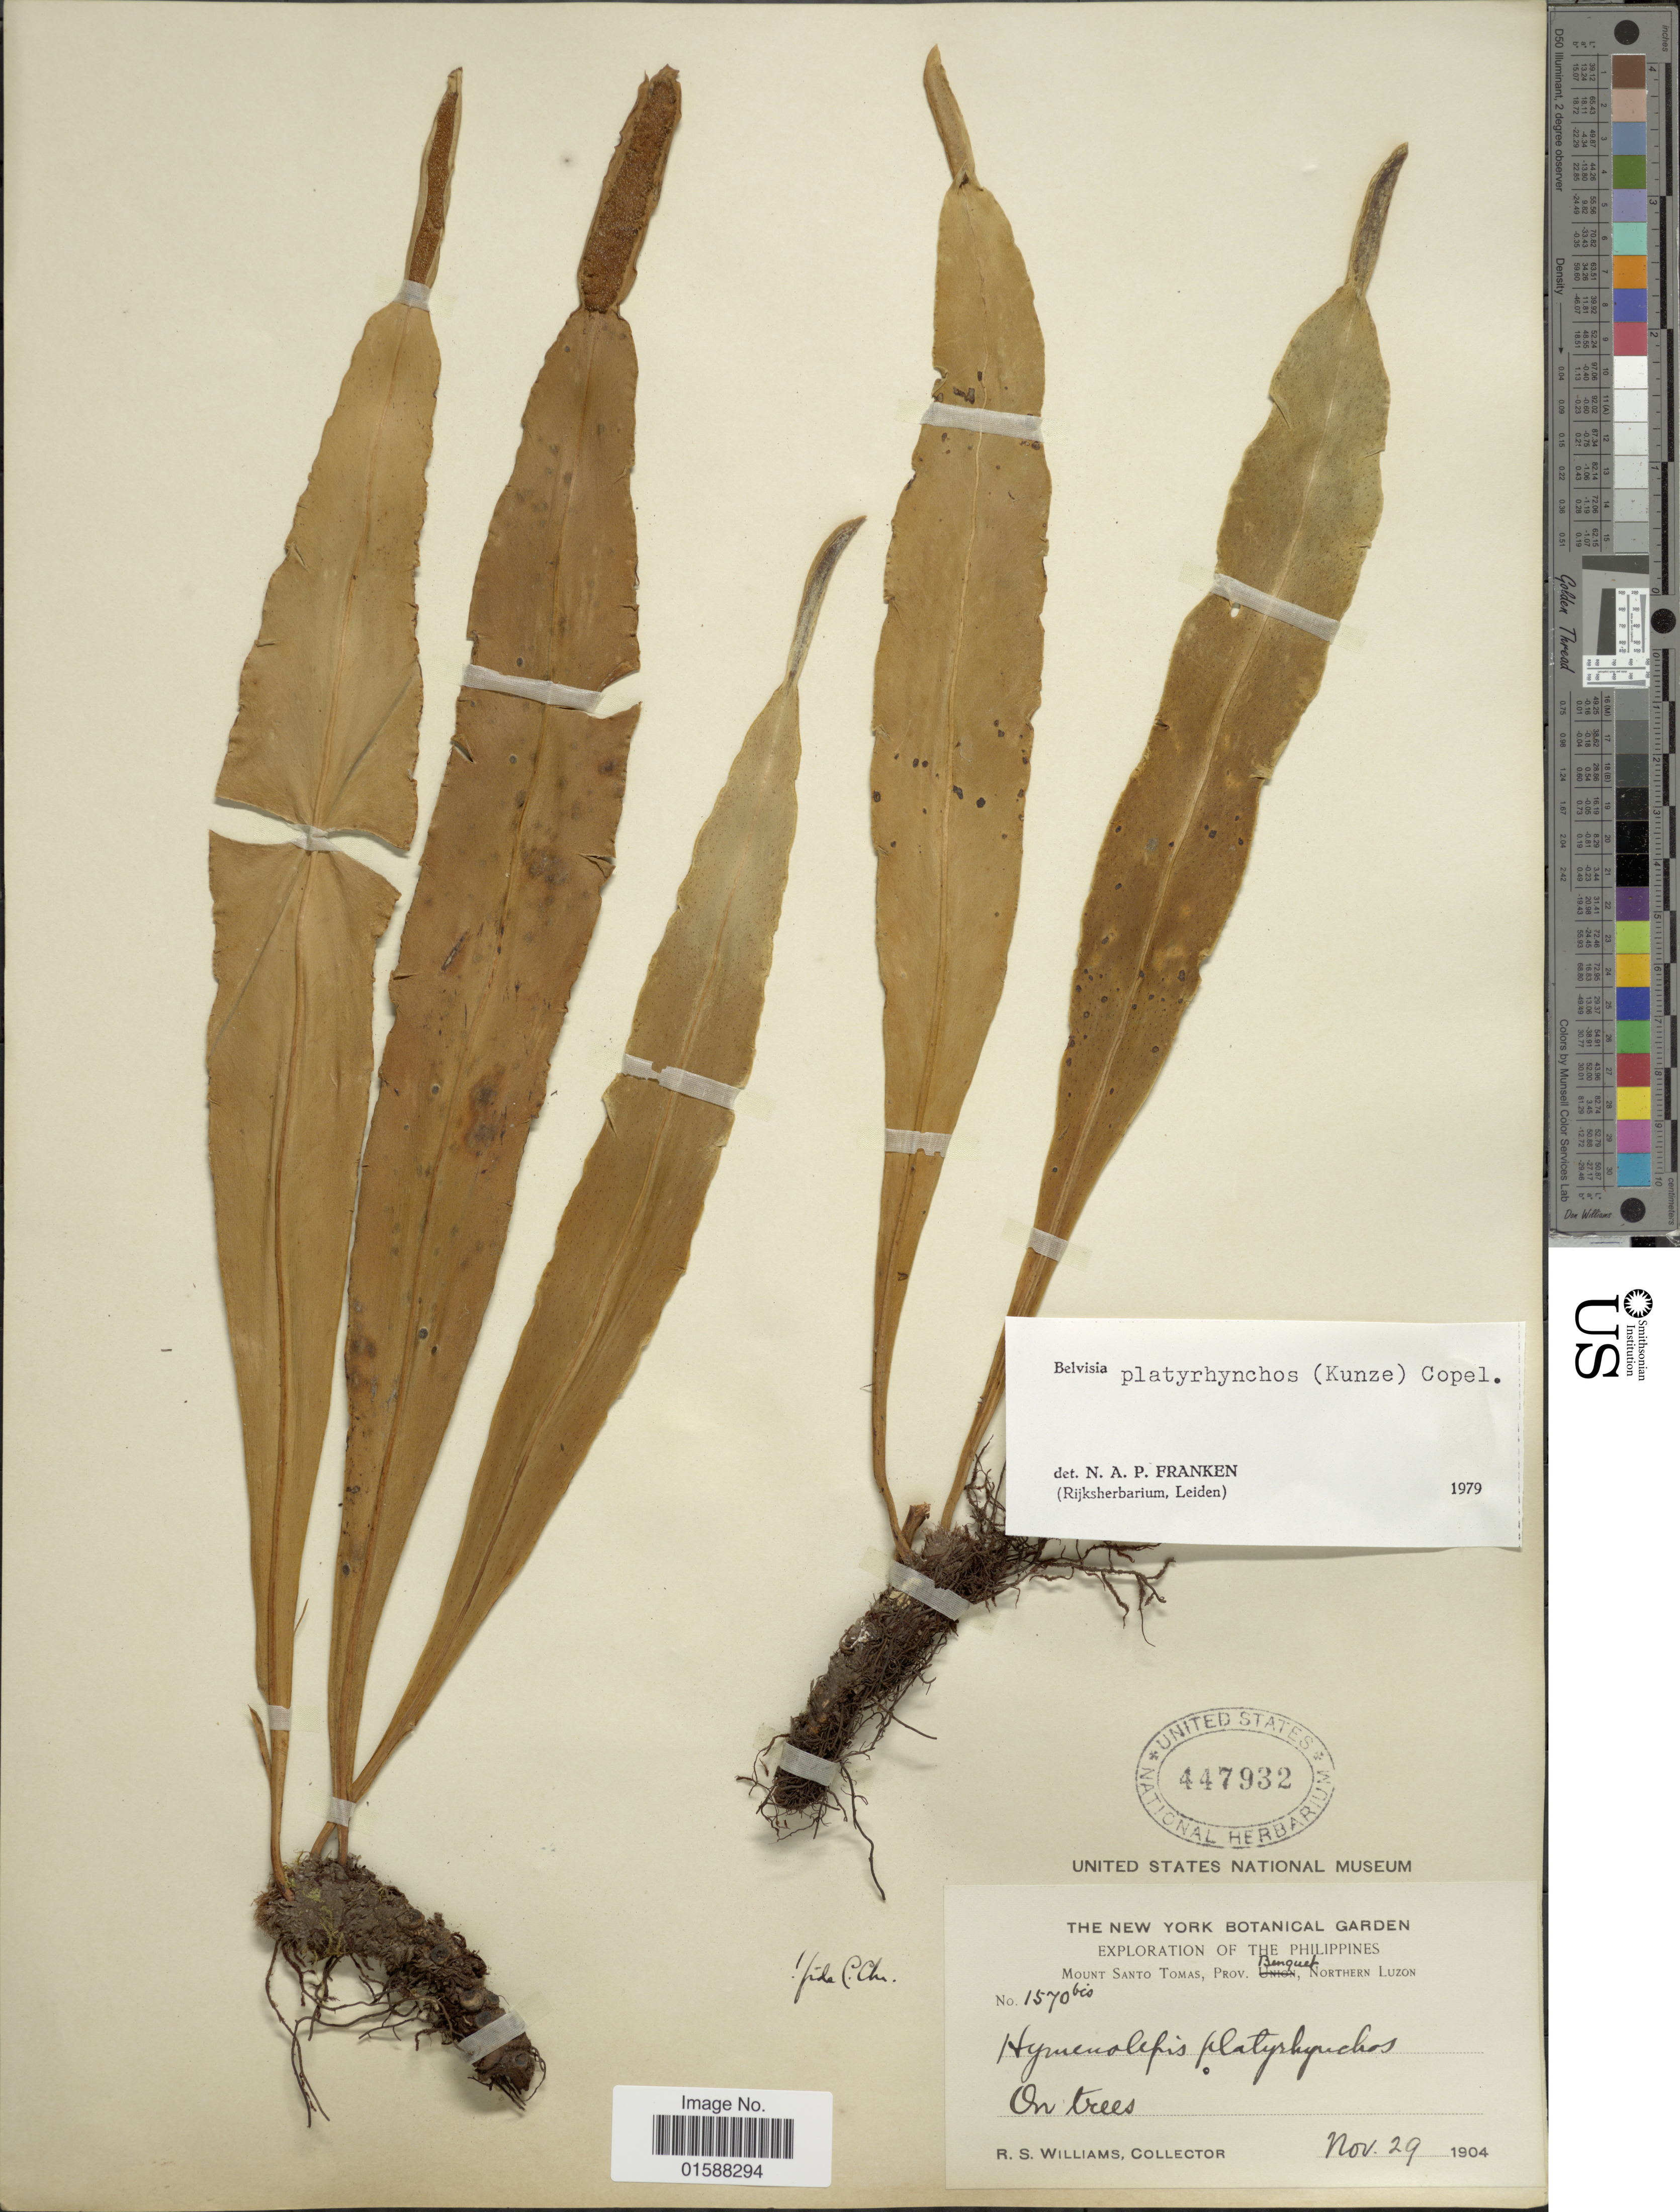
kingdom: Plantae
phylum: Tracheophyta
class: Polypodiopsida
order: Polypodiales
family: Polypodiaceae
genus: Lepisorus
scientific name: Lepisorus platyrhynchos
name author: (J. Sm. ex Kunze) Li S. Wang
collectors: R. S. Williams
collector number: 1570bis*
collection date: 1904-11-29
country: Philippines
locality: Mount Santo Tomas, Prov. Benguet, Northern Luzon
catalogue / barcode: US 447932